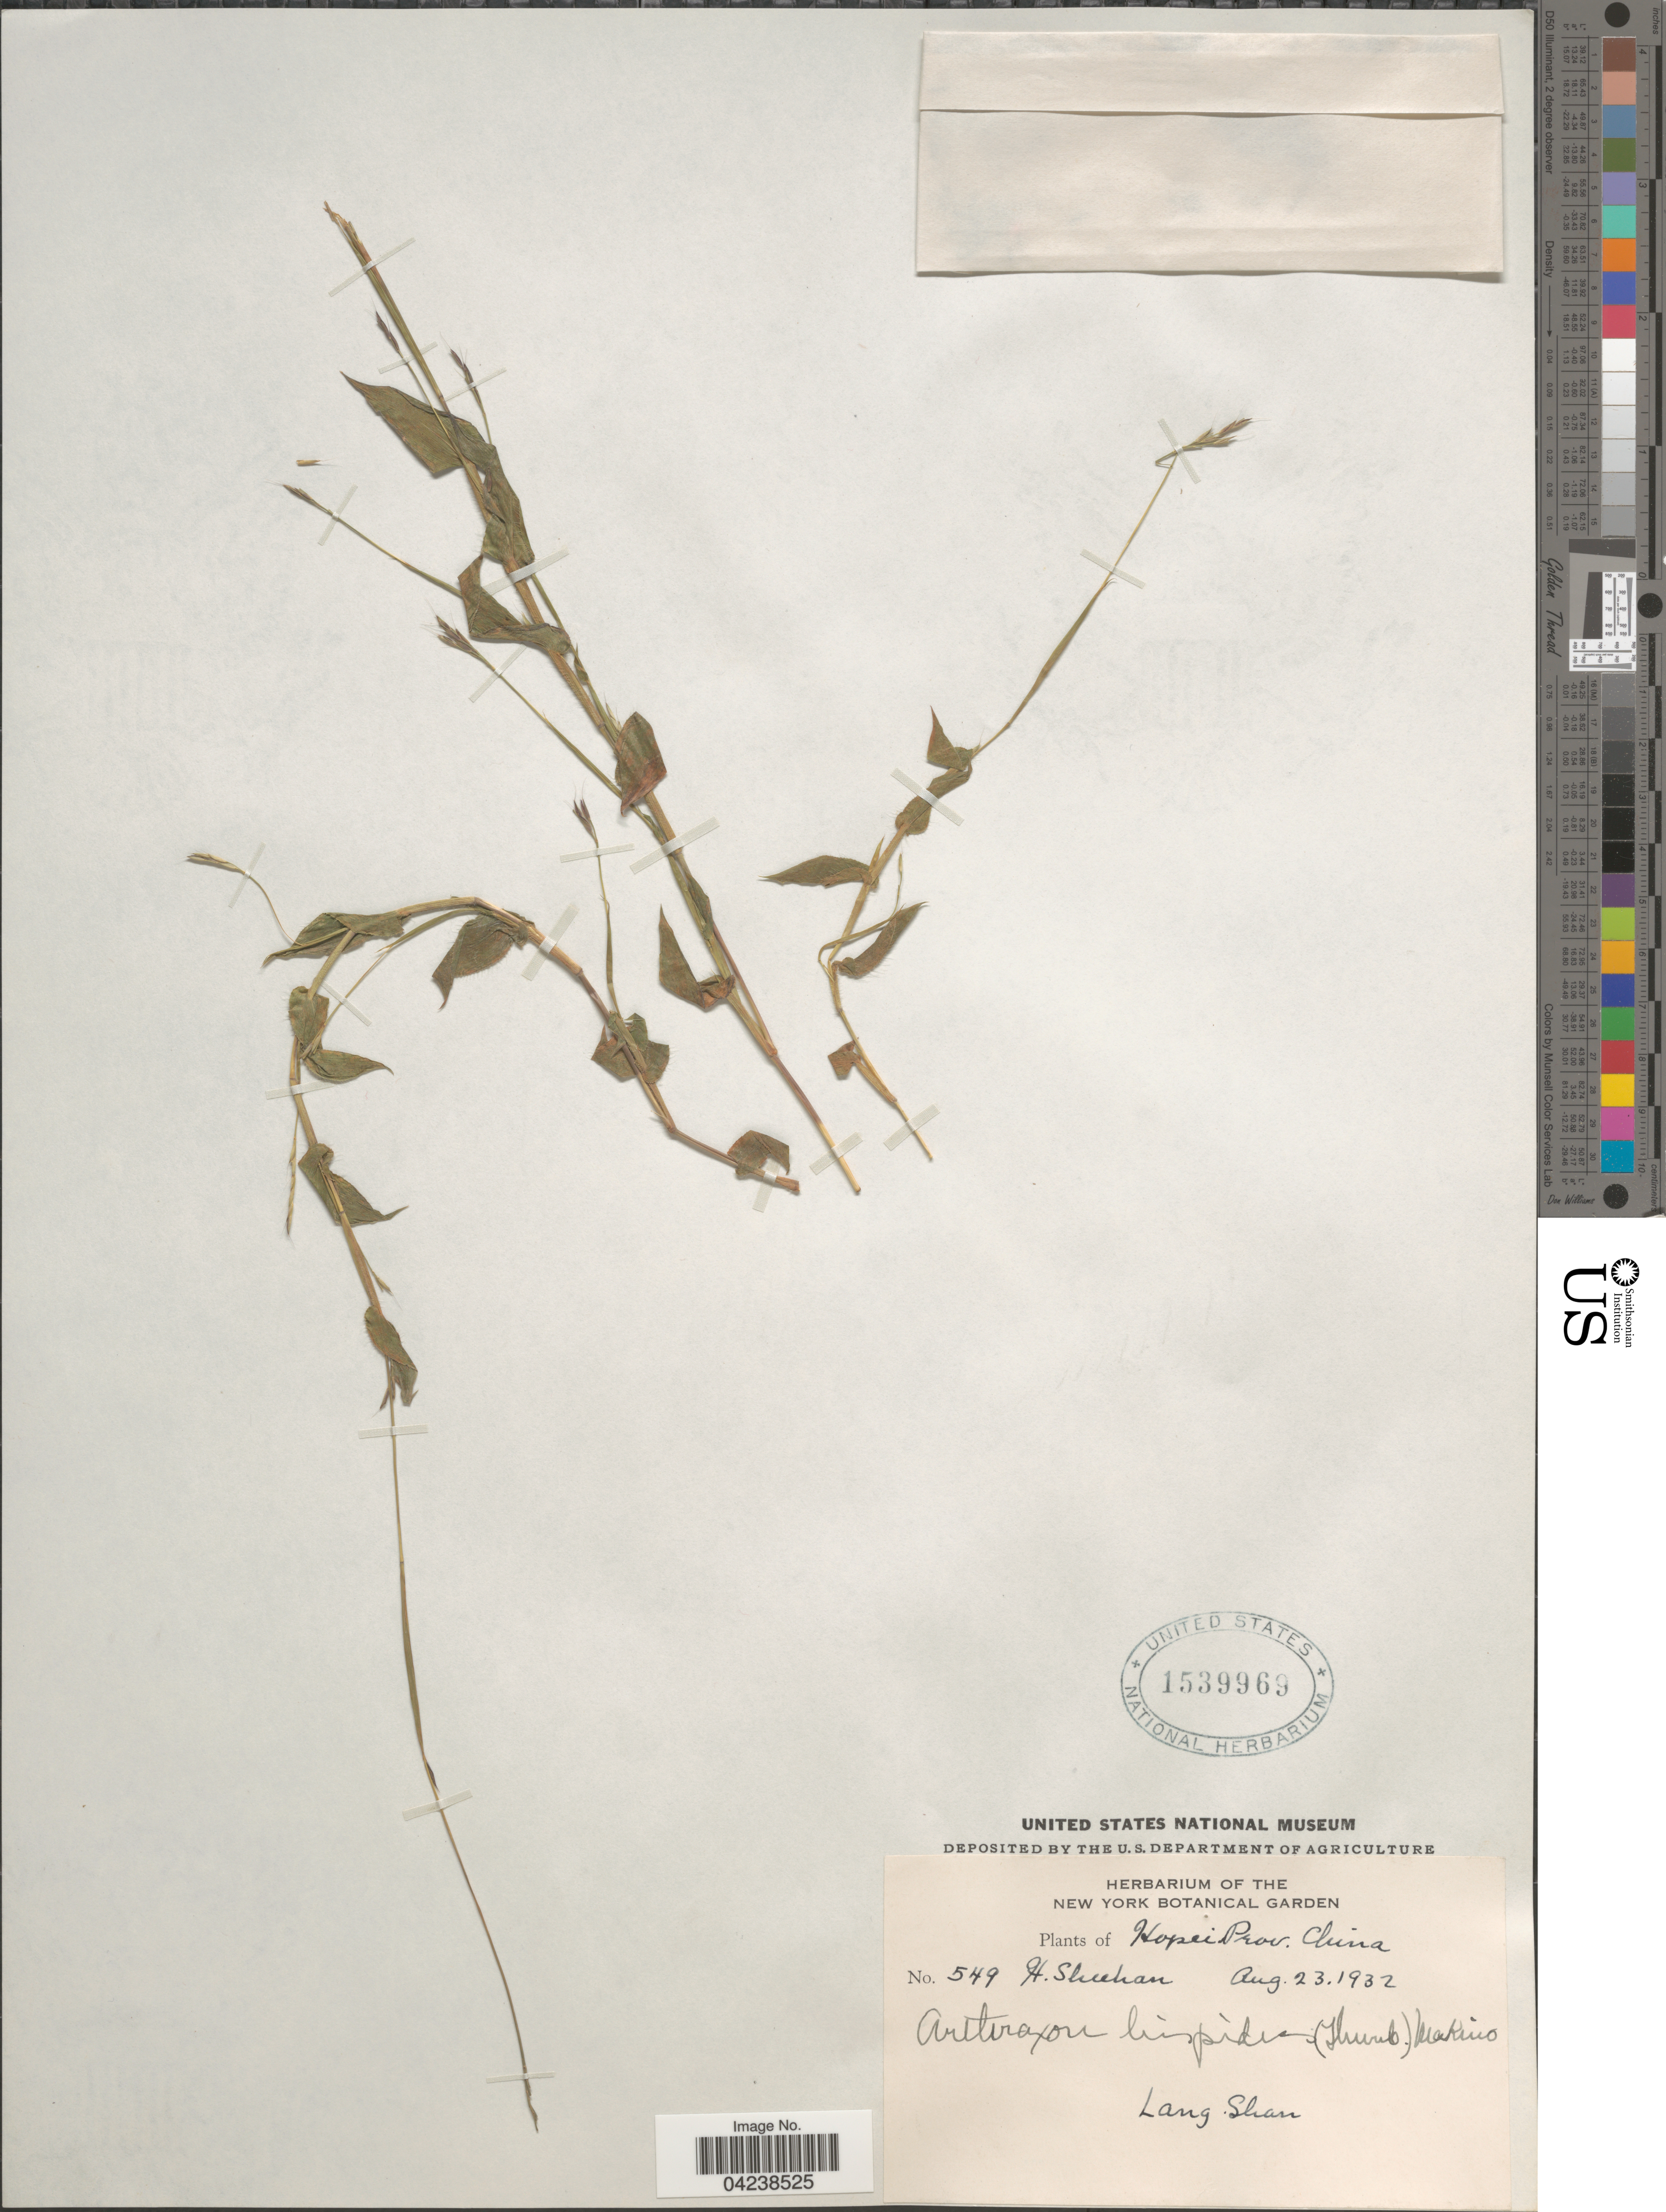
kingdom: Plantae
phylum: Tracheophyta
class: Liliopsida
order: Poales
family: Poaceae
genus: Arthraxon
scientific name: Arthraxon hispidus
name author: (Thunb.) Makino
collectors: H. Sheehan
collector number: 549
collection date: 1932-08-23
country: China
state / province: Hebei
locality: Hopei Prov. Lang Shan.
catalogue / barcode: US 1539969